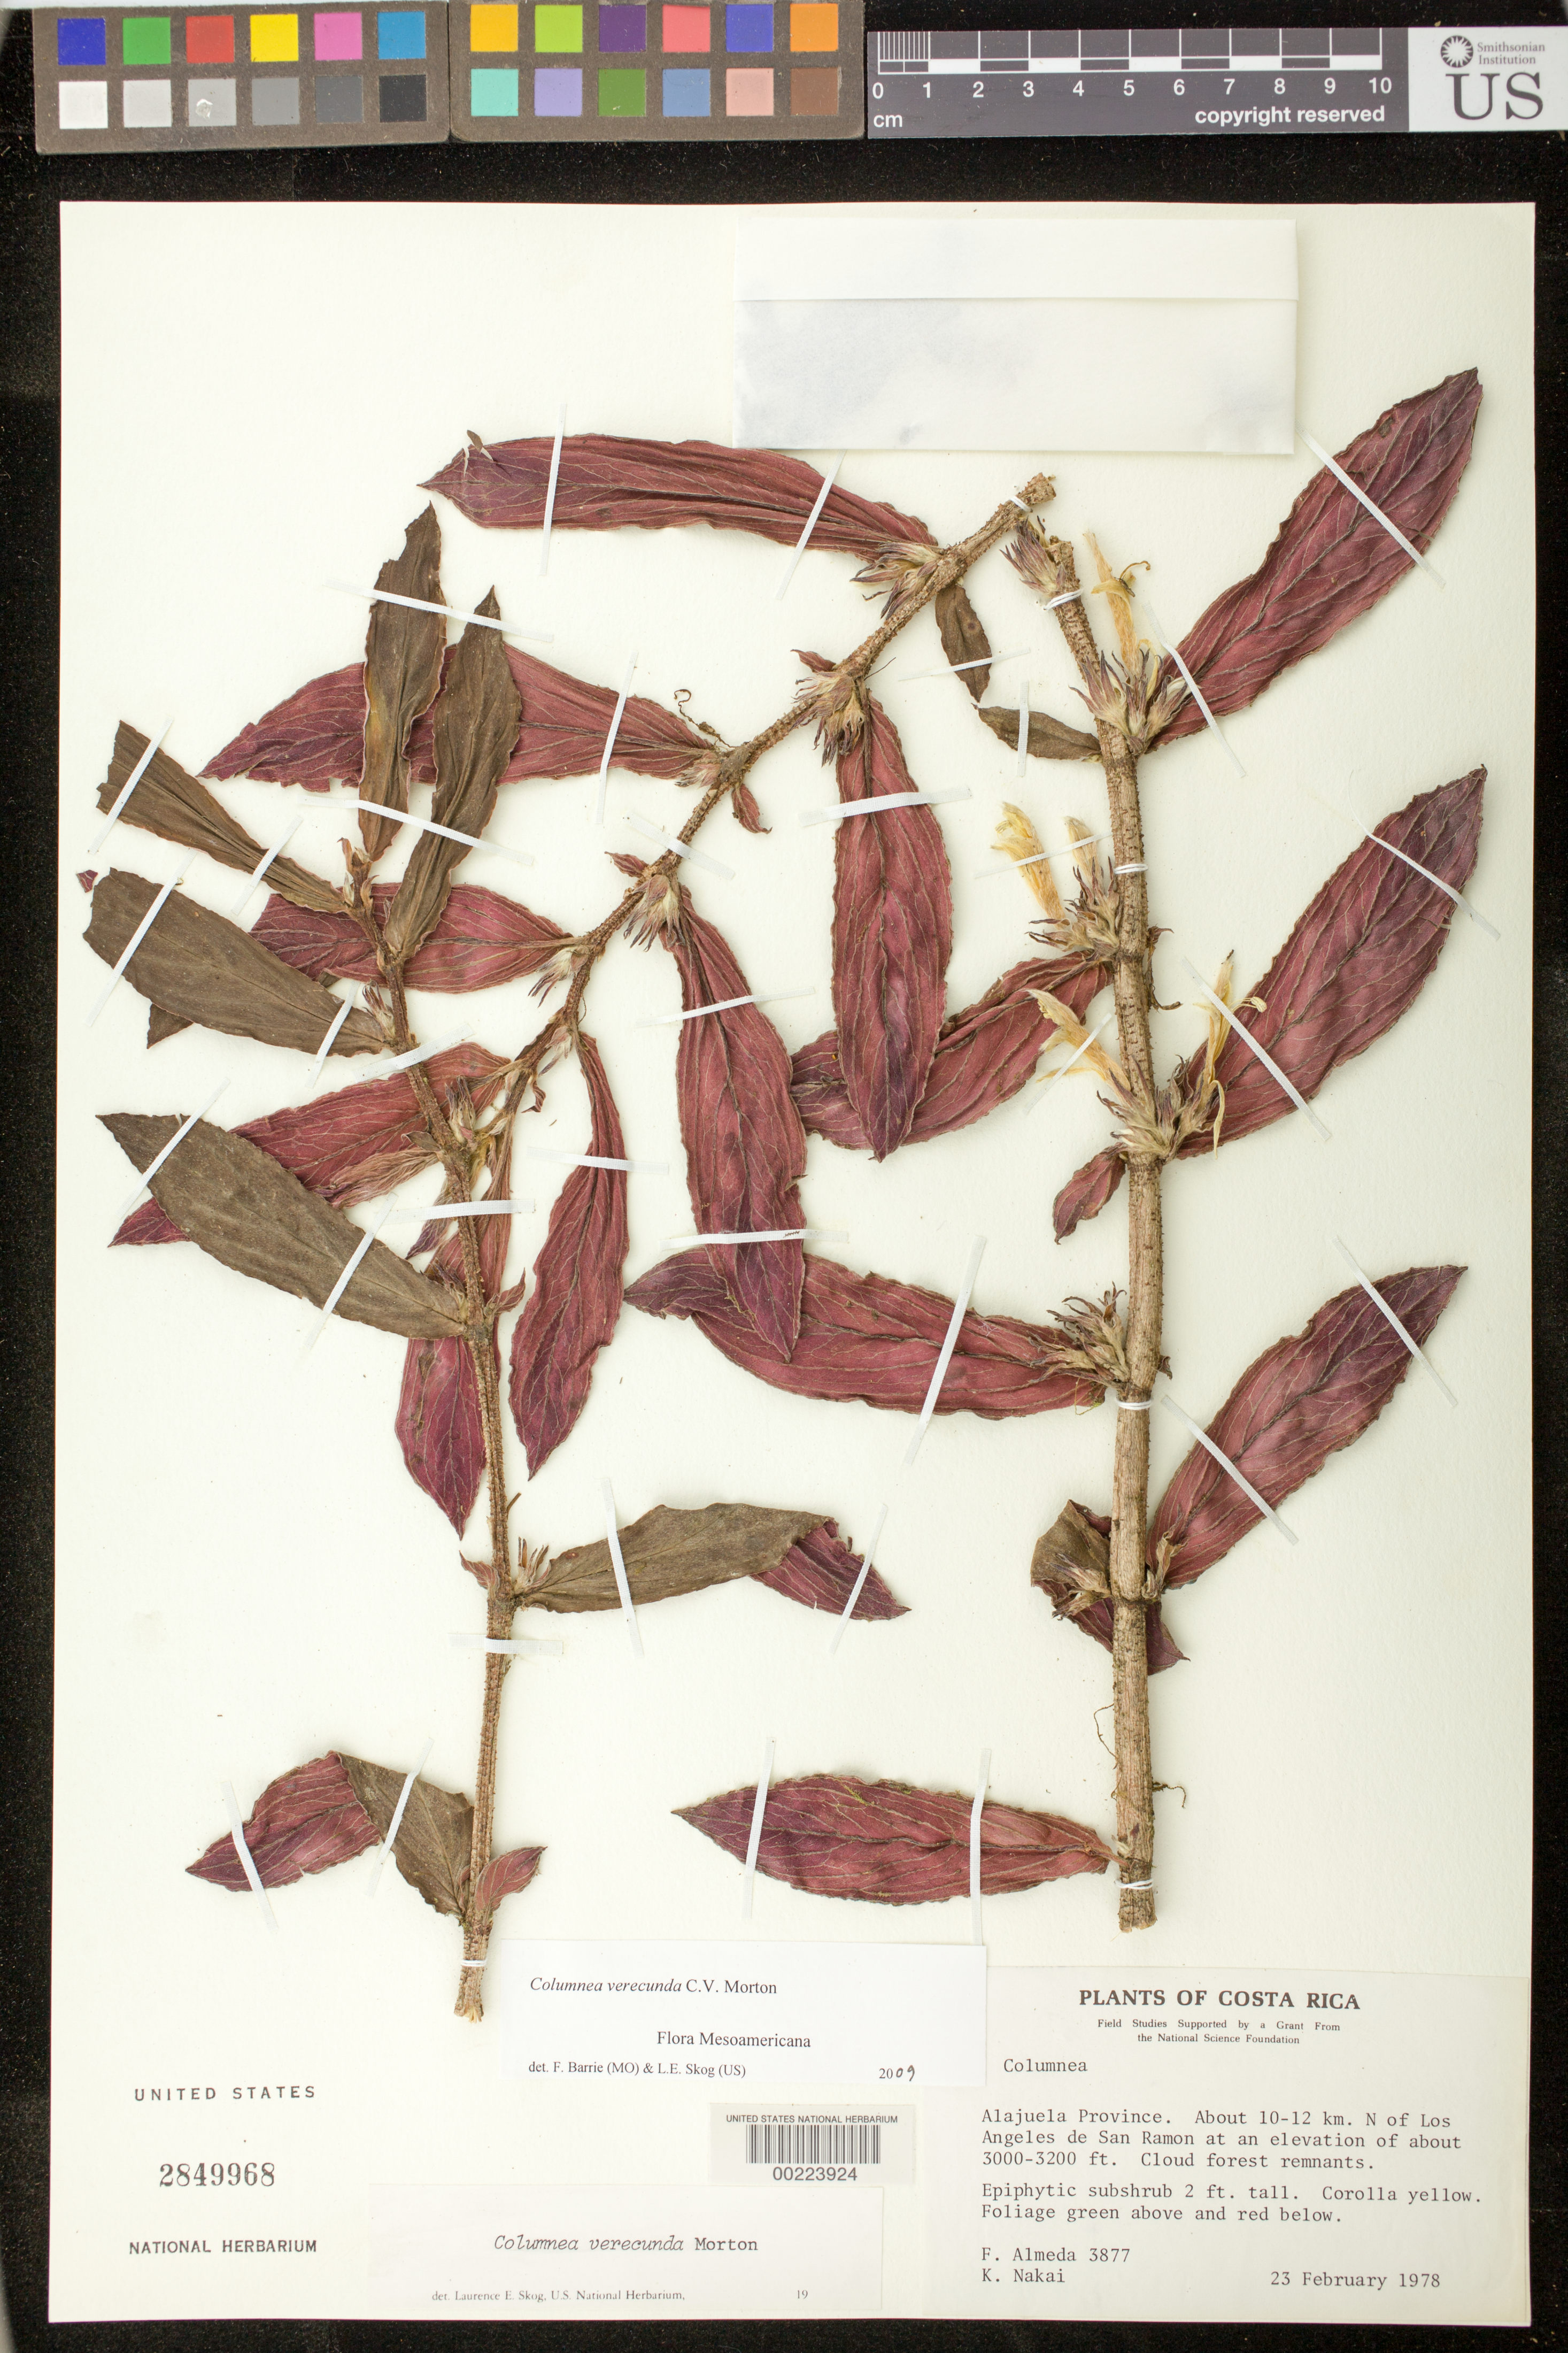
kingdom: Plantae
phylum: Tracheophyta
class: Magnoliopsida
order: Lamiales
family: Gesneriaceae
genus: Columnea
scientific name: Columnea verecunda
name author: C.V. Morton in Standl.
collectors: F. Almeda & K. M. Nakai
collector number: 3877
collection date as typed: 23 Feb 1978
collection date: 1978-02-23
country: Costa Rica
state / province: Alajuela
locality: About 10-12 km N of los Angeles de San Ramon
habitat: Cloud forest remnants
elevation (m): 914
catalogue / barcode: US 2849968